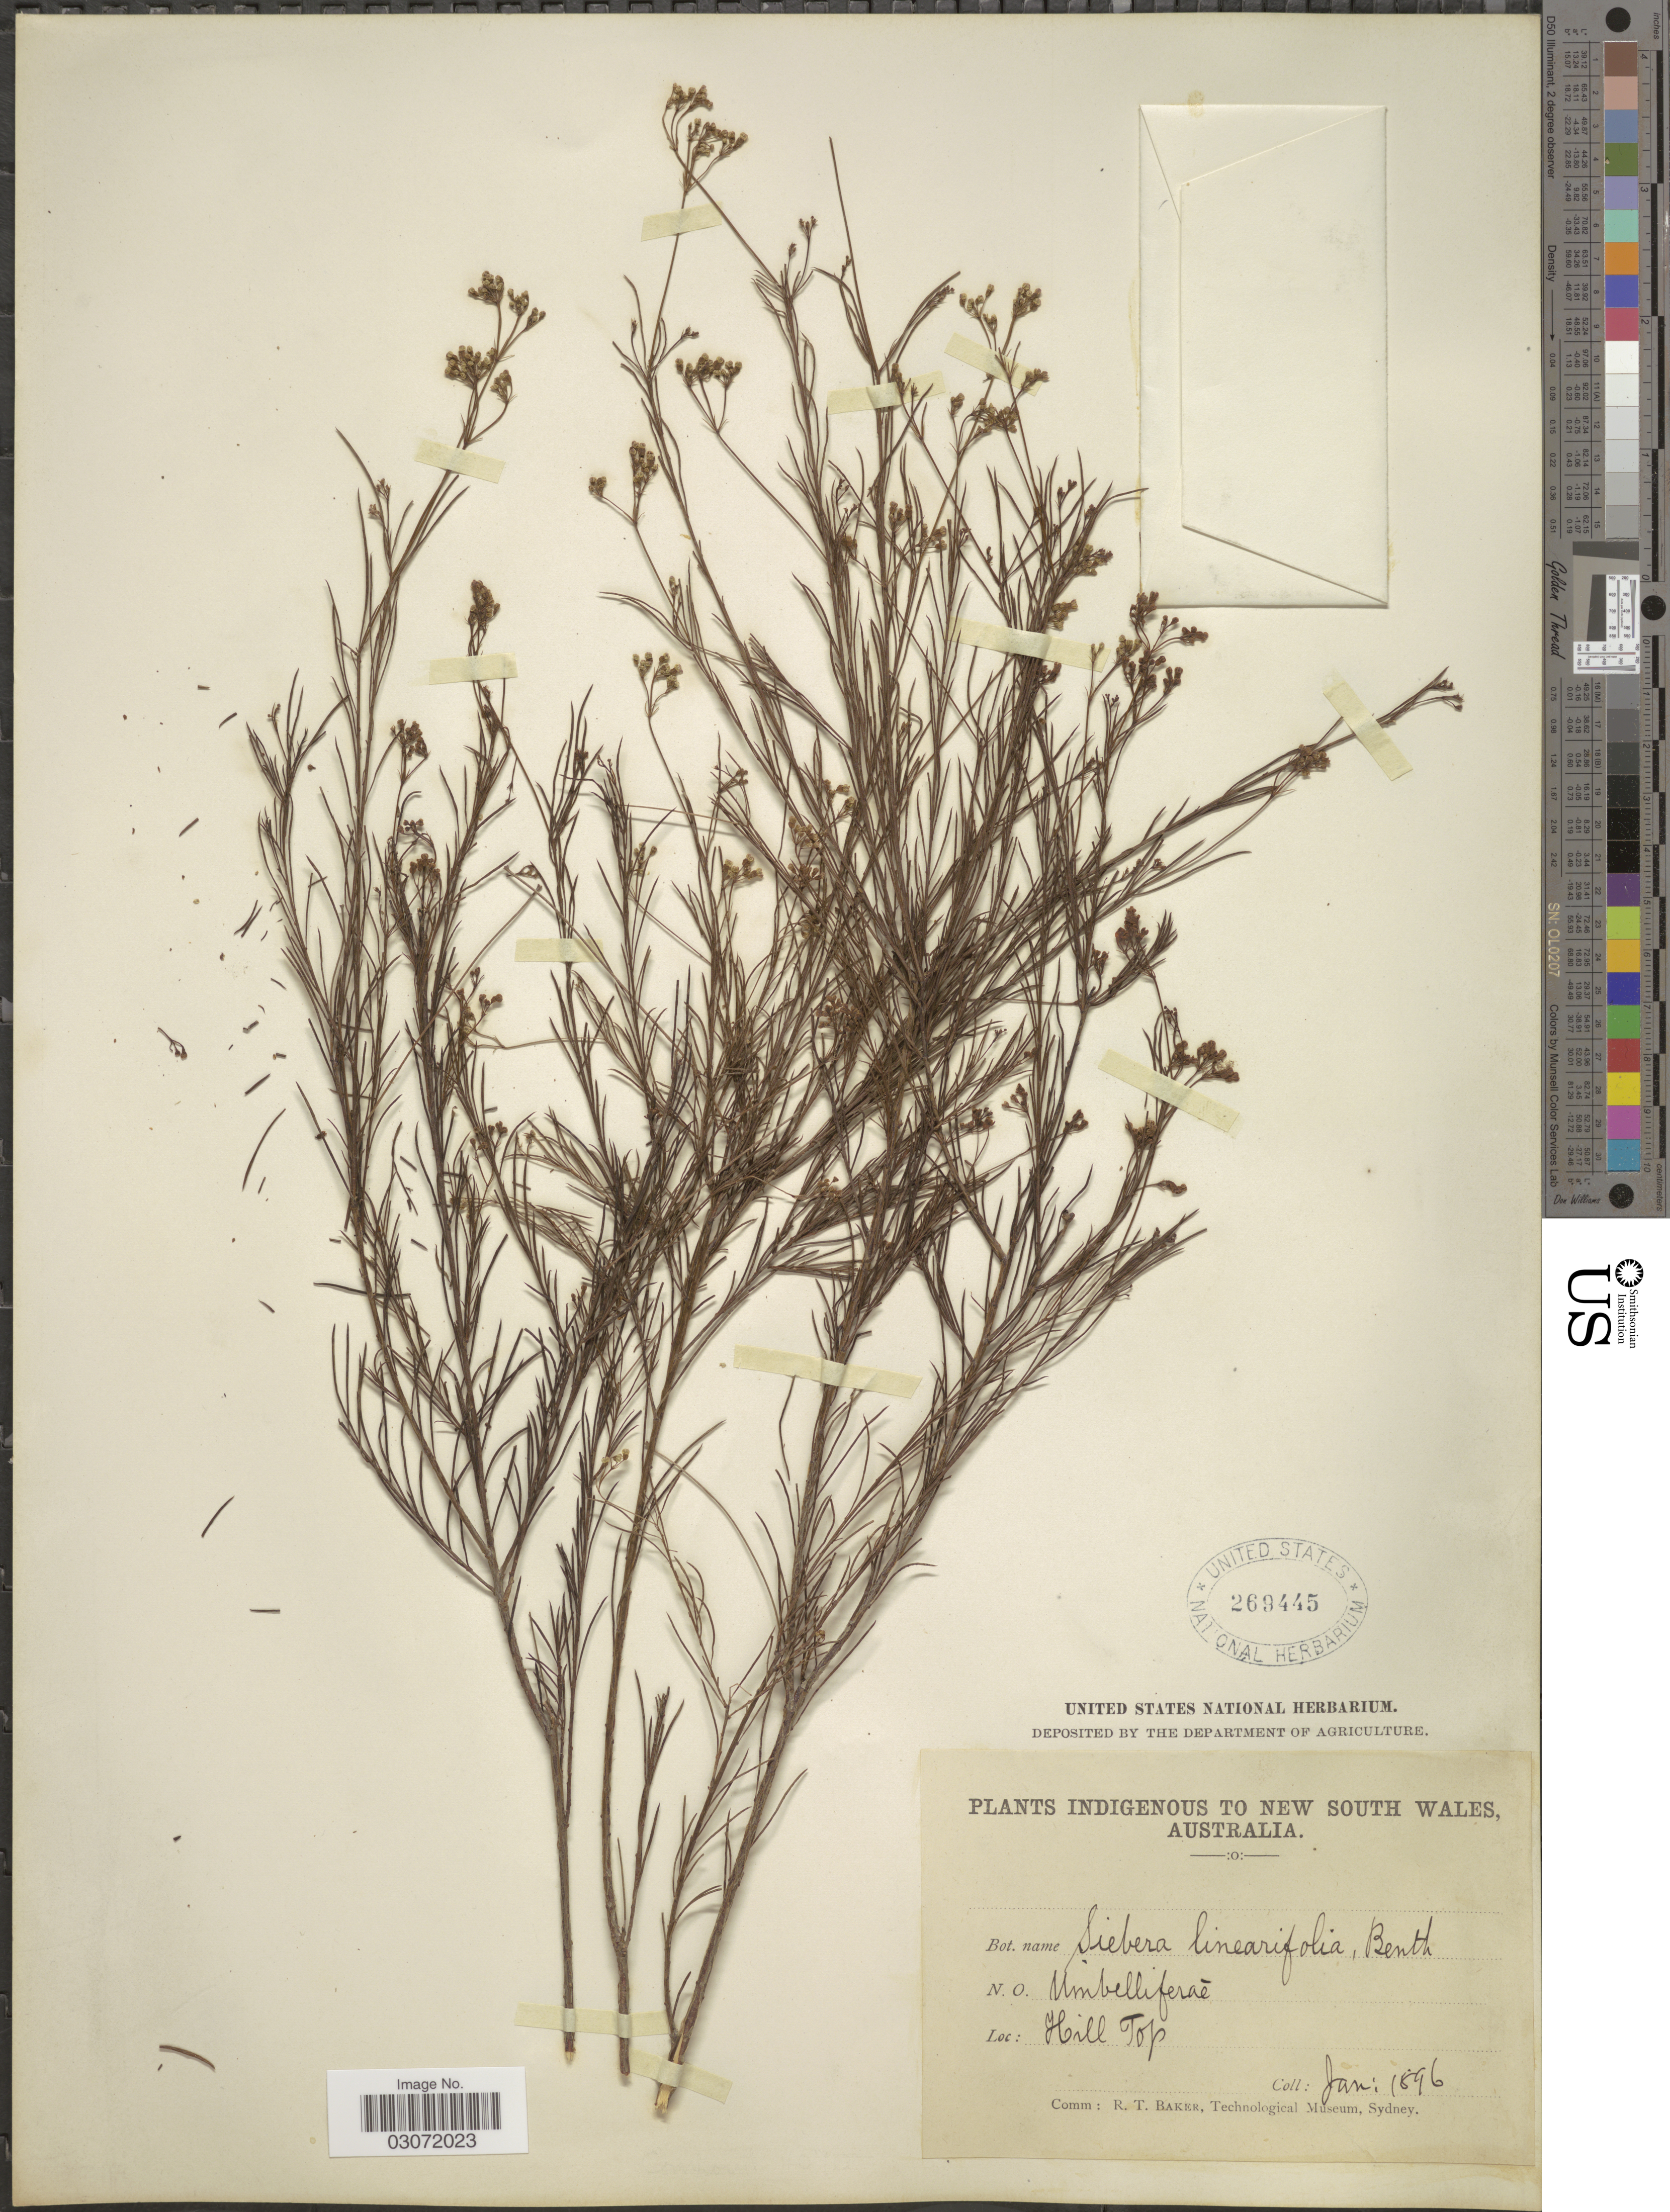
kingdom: Plantae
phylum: Tracheophyta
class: Magnoliopsida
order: Apiales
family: Apiaceae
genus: Platysace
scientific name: Platysace linearifolia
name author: (Cav.) C. Norman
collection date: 1896-01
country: Australia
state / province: New South Wales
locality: Hill Top.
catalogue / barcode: US 269445